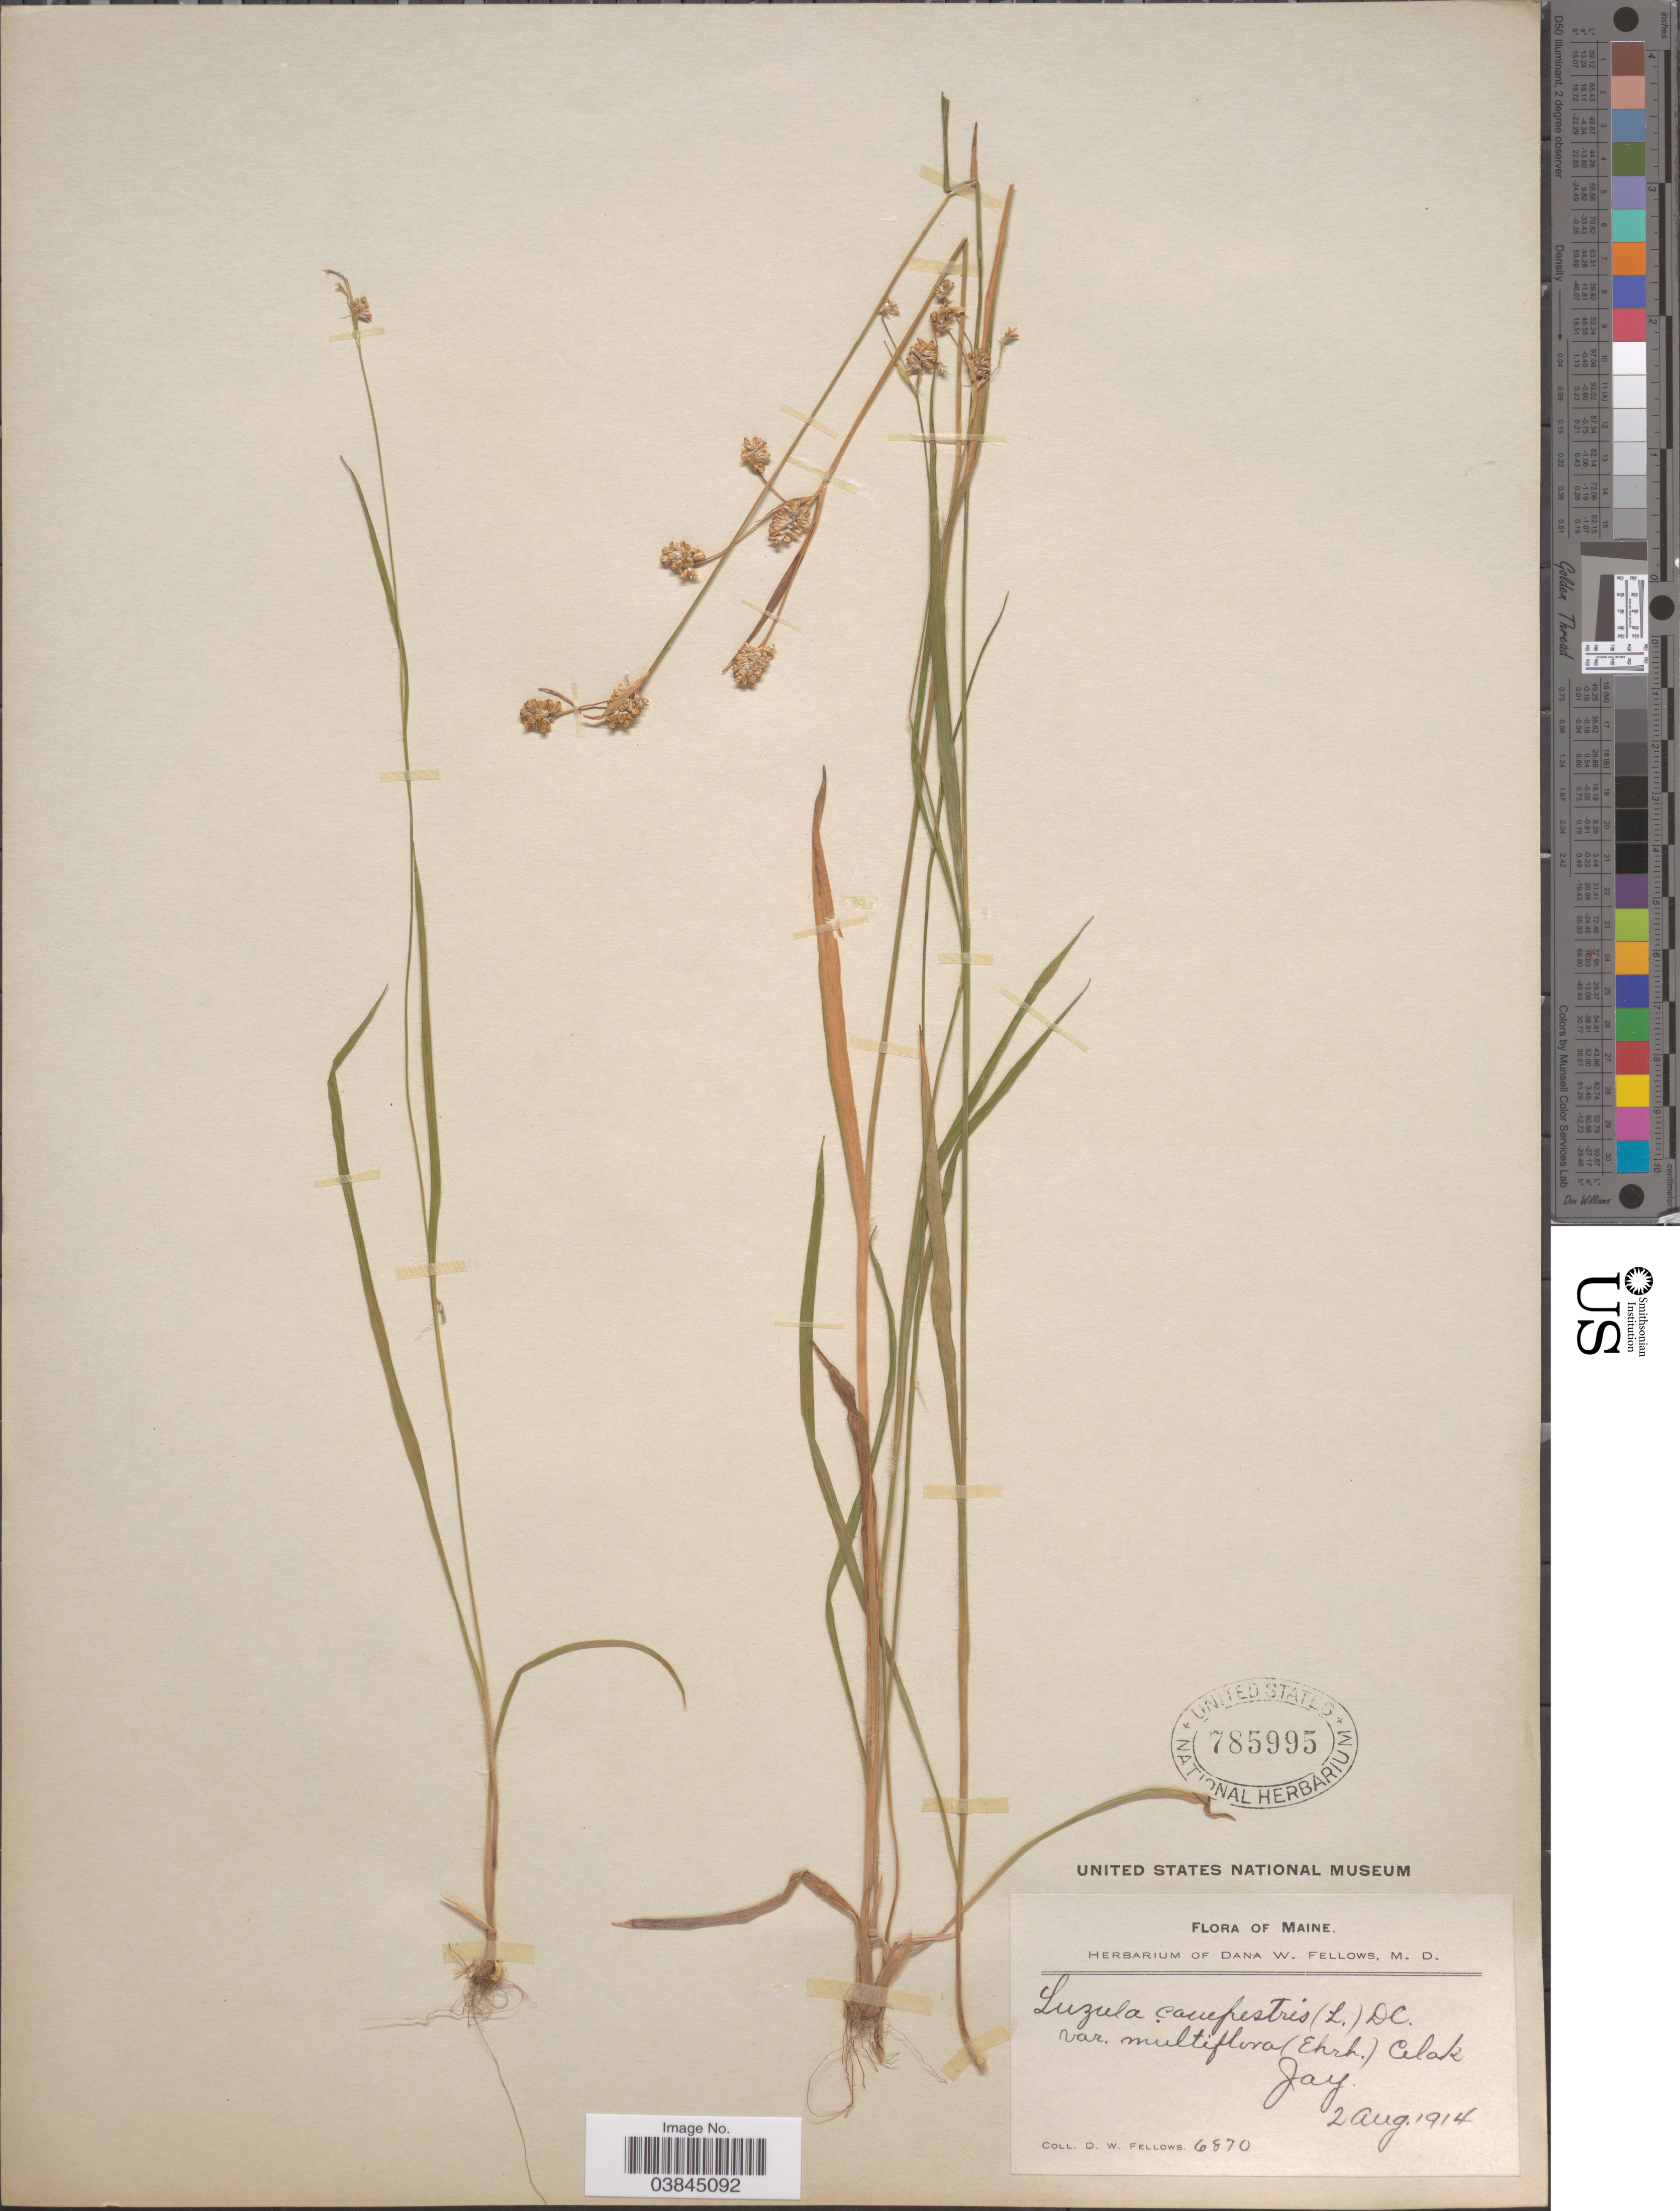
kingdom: Plantae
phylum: Tracheophyta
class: Liliopsida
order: Poales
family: Juncaceae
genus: Luzula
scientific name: Luzula campestris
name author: (L.) DC.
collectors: D. W. Fellows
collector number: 6870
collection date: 1914-08-02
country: United States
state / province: Maine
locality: Jay.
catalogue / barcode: US 785995